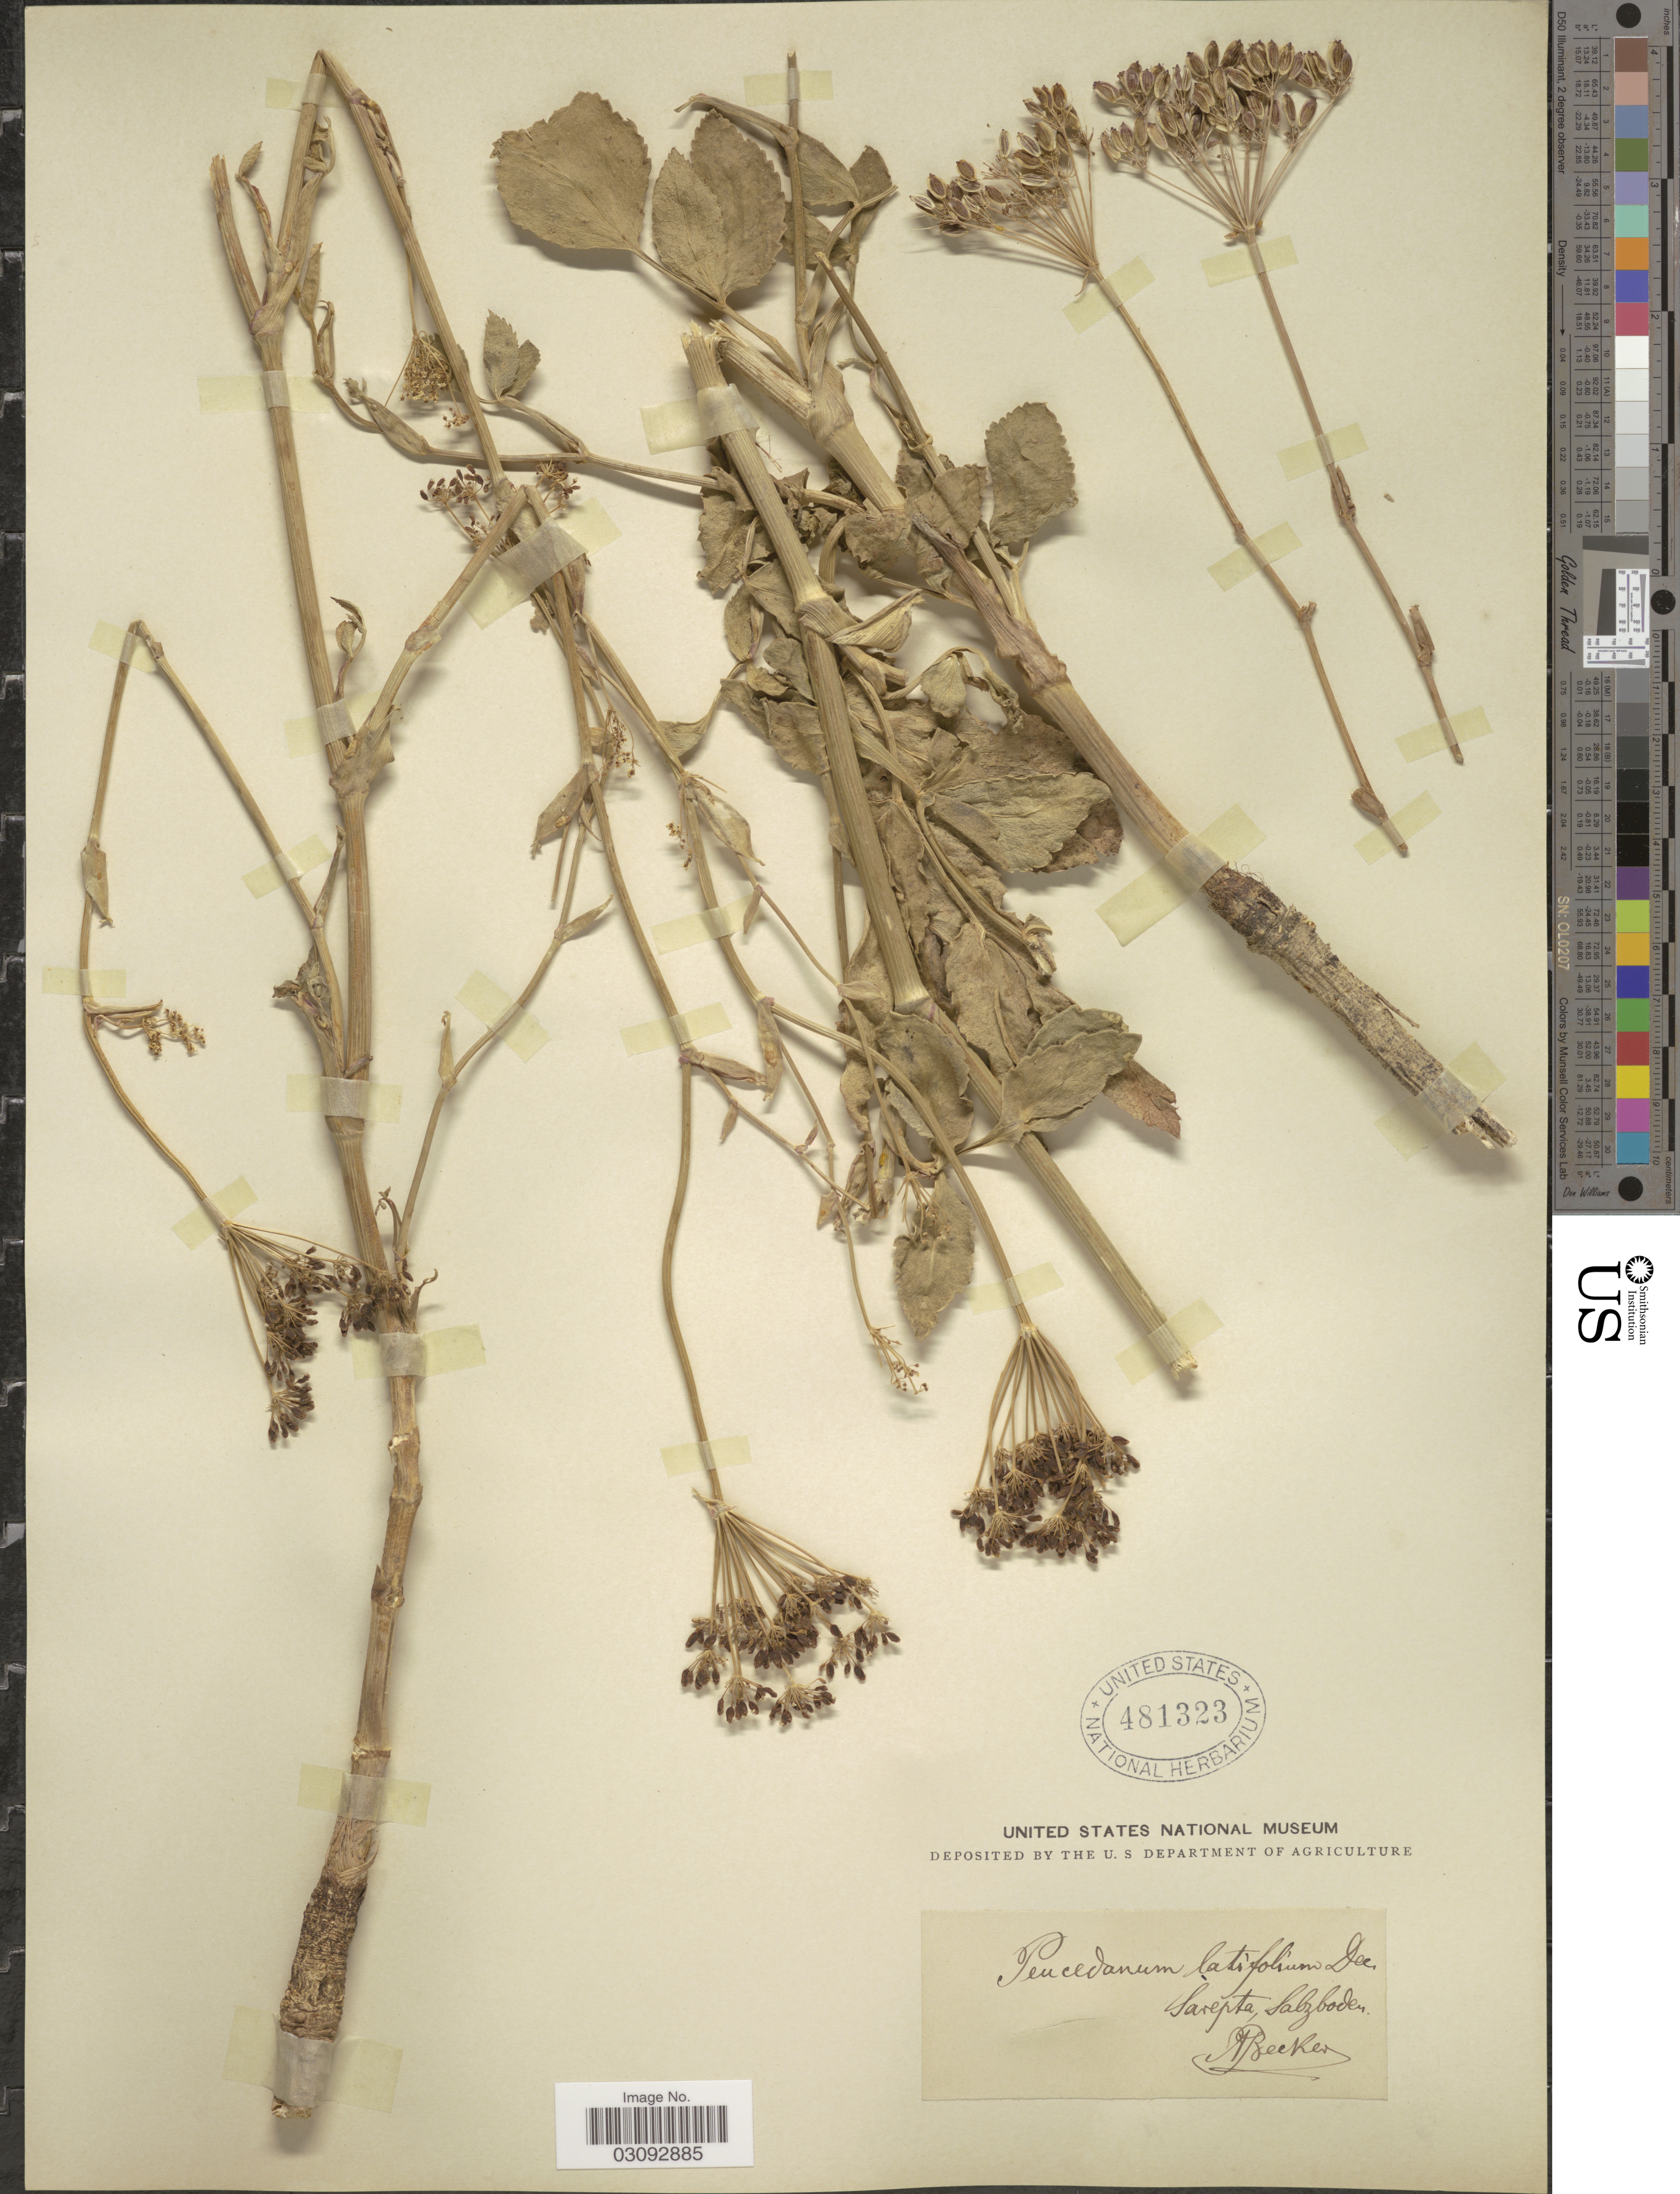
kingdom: Plantae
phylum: Tracheophyta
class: Magnoliopsida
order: Apiales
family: Apiaceae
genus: Peucedanum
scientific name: Peucedanum latifolium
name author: (M. Bieb.) DC.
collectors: A. Becker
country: Russian Federation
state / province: Volgograd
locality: Sarepta, Salzboden.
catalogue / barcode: US 481323